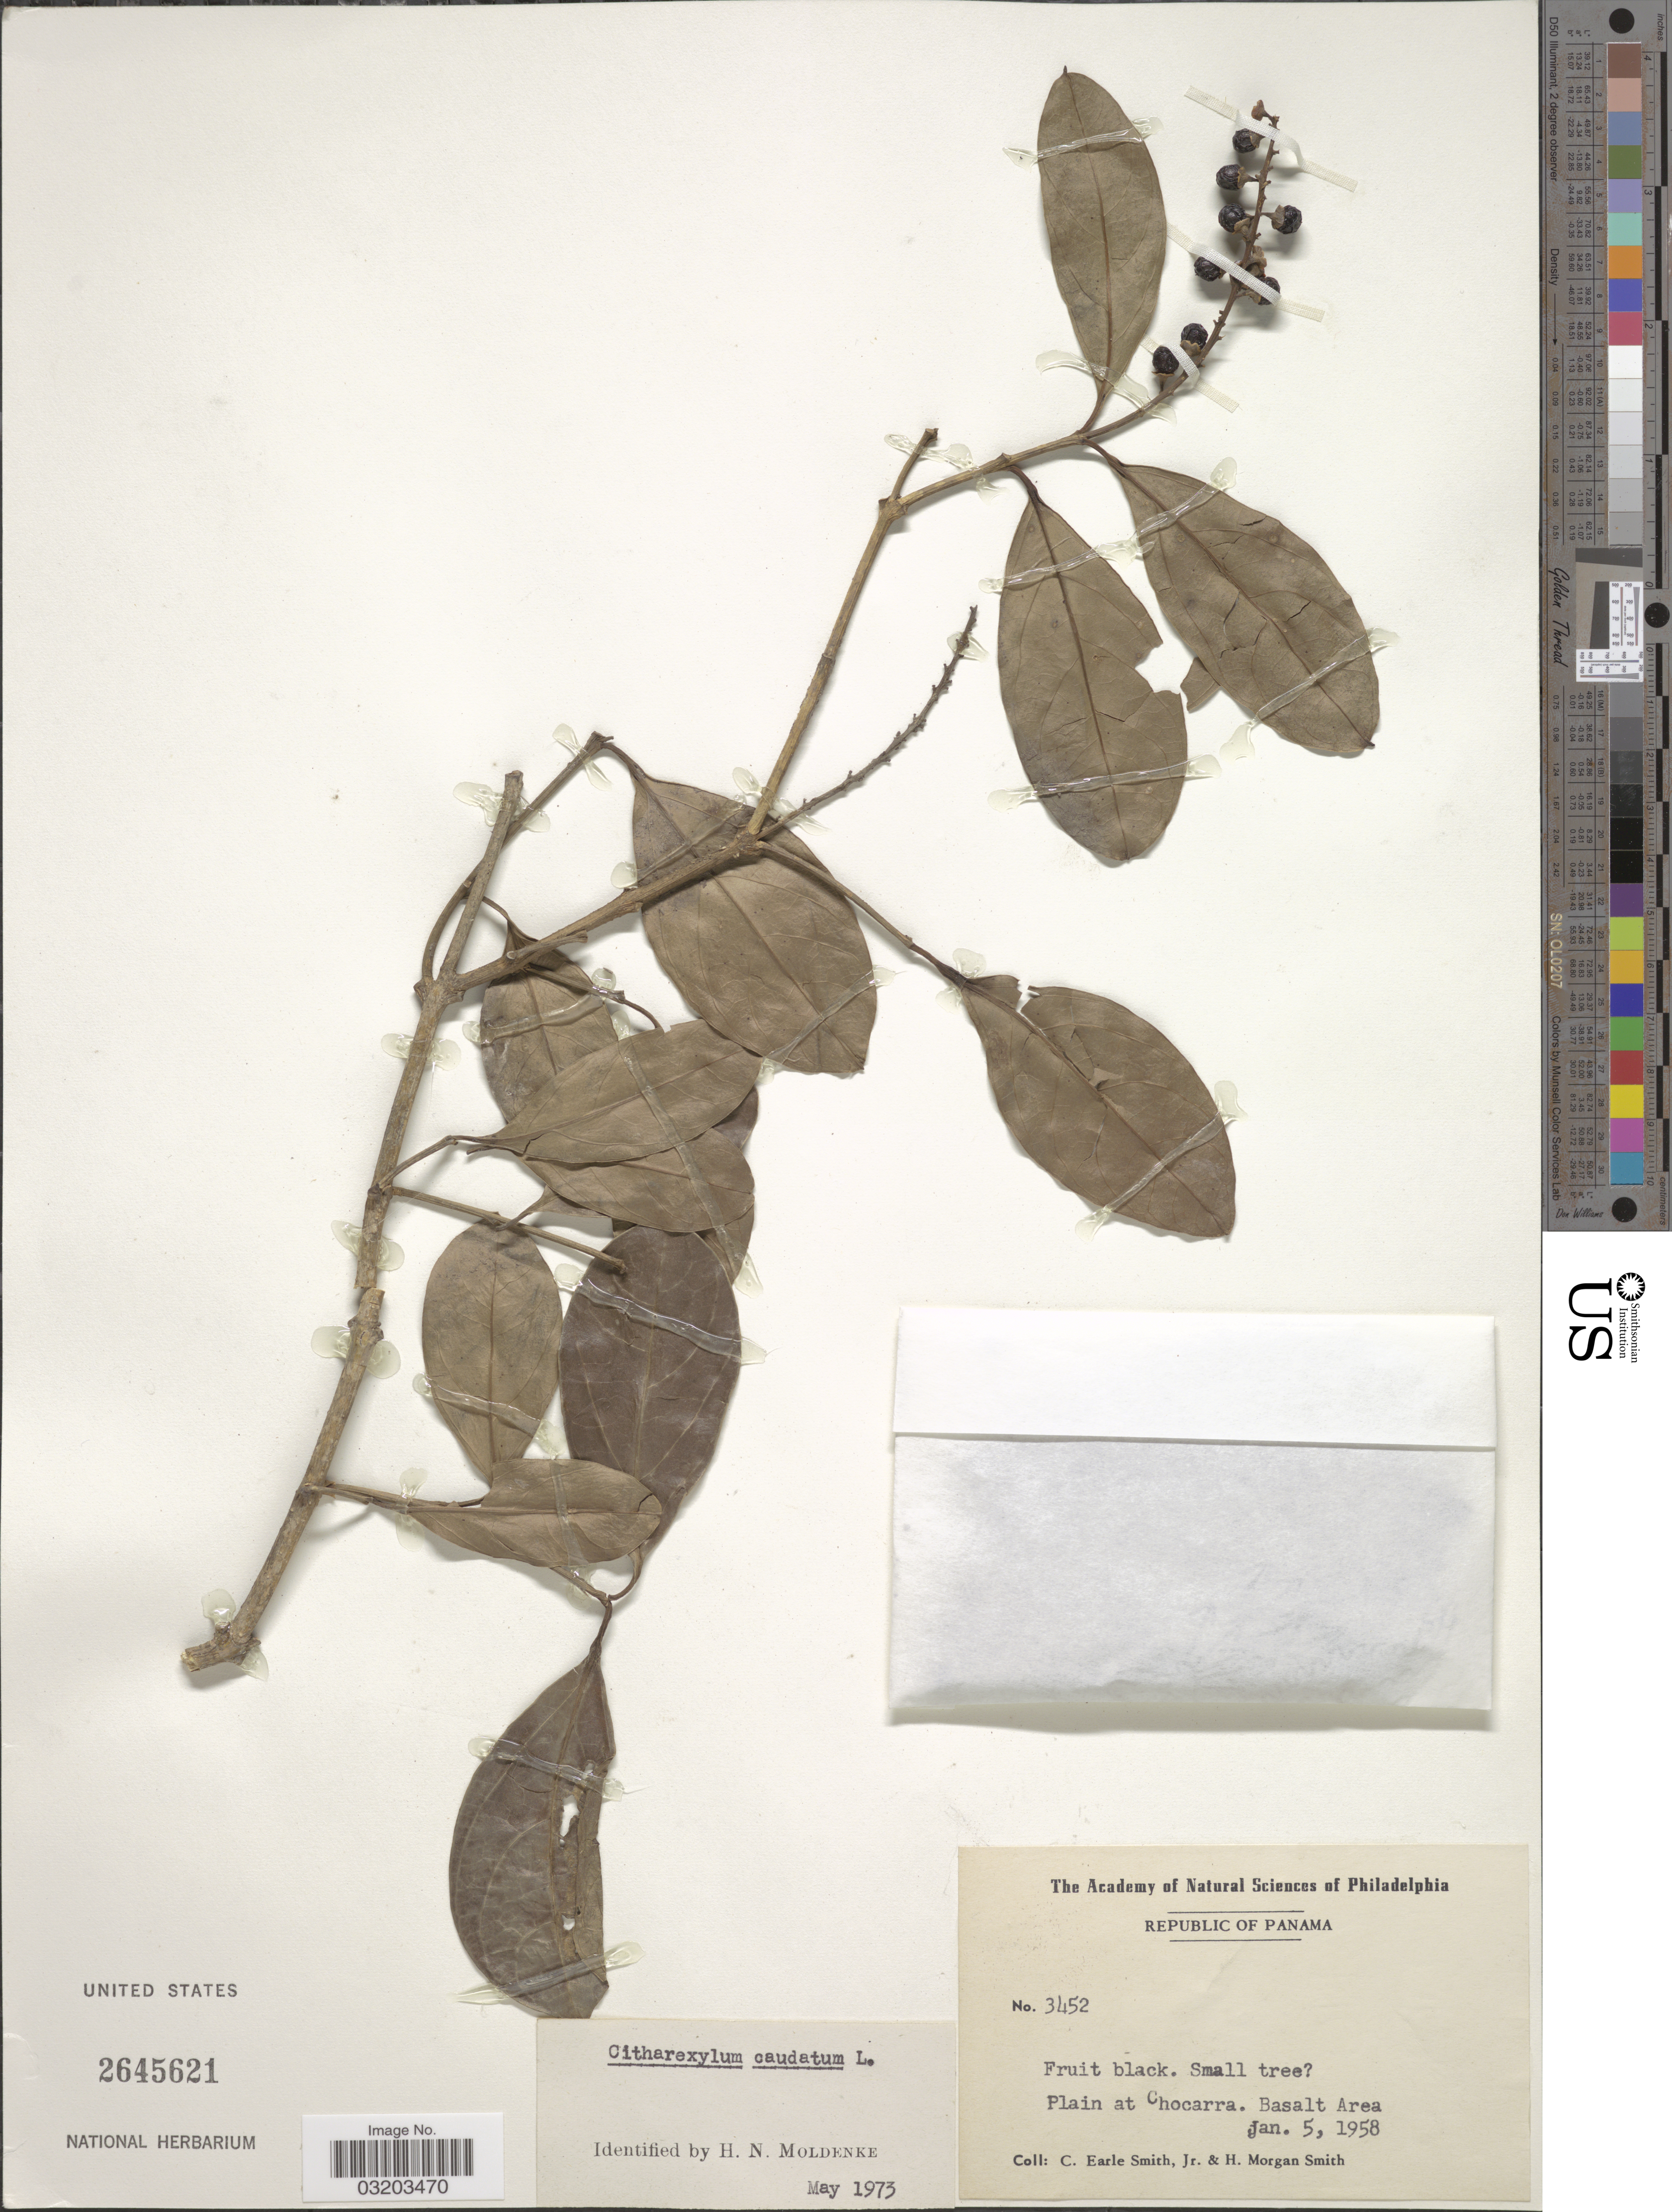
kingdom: Plantae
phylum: Tracheophyta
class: Magnoliopsida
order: Lamiales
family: Verbenaceae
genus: Citharexylum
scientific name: Citharexylum caudatum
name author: L.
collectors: C. E. Smith Jr. & H. M. Smith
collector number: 3452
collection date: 1958-01-05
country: Panama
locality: Republic of Panama. Plain at Chocarra. Basalt Area.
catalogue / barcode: US 2645621